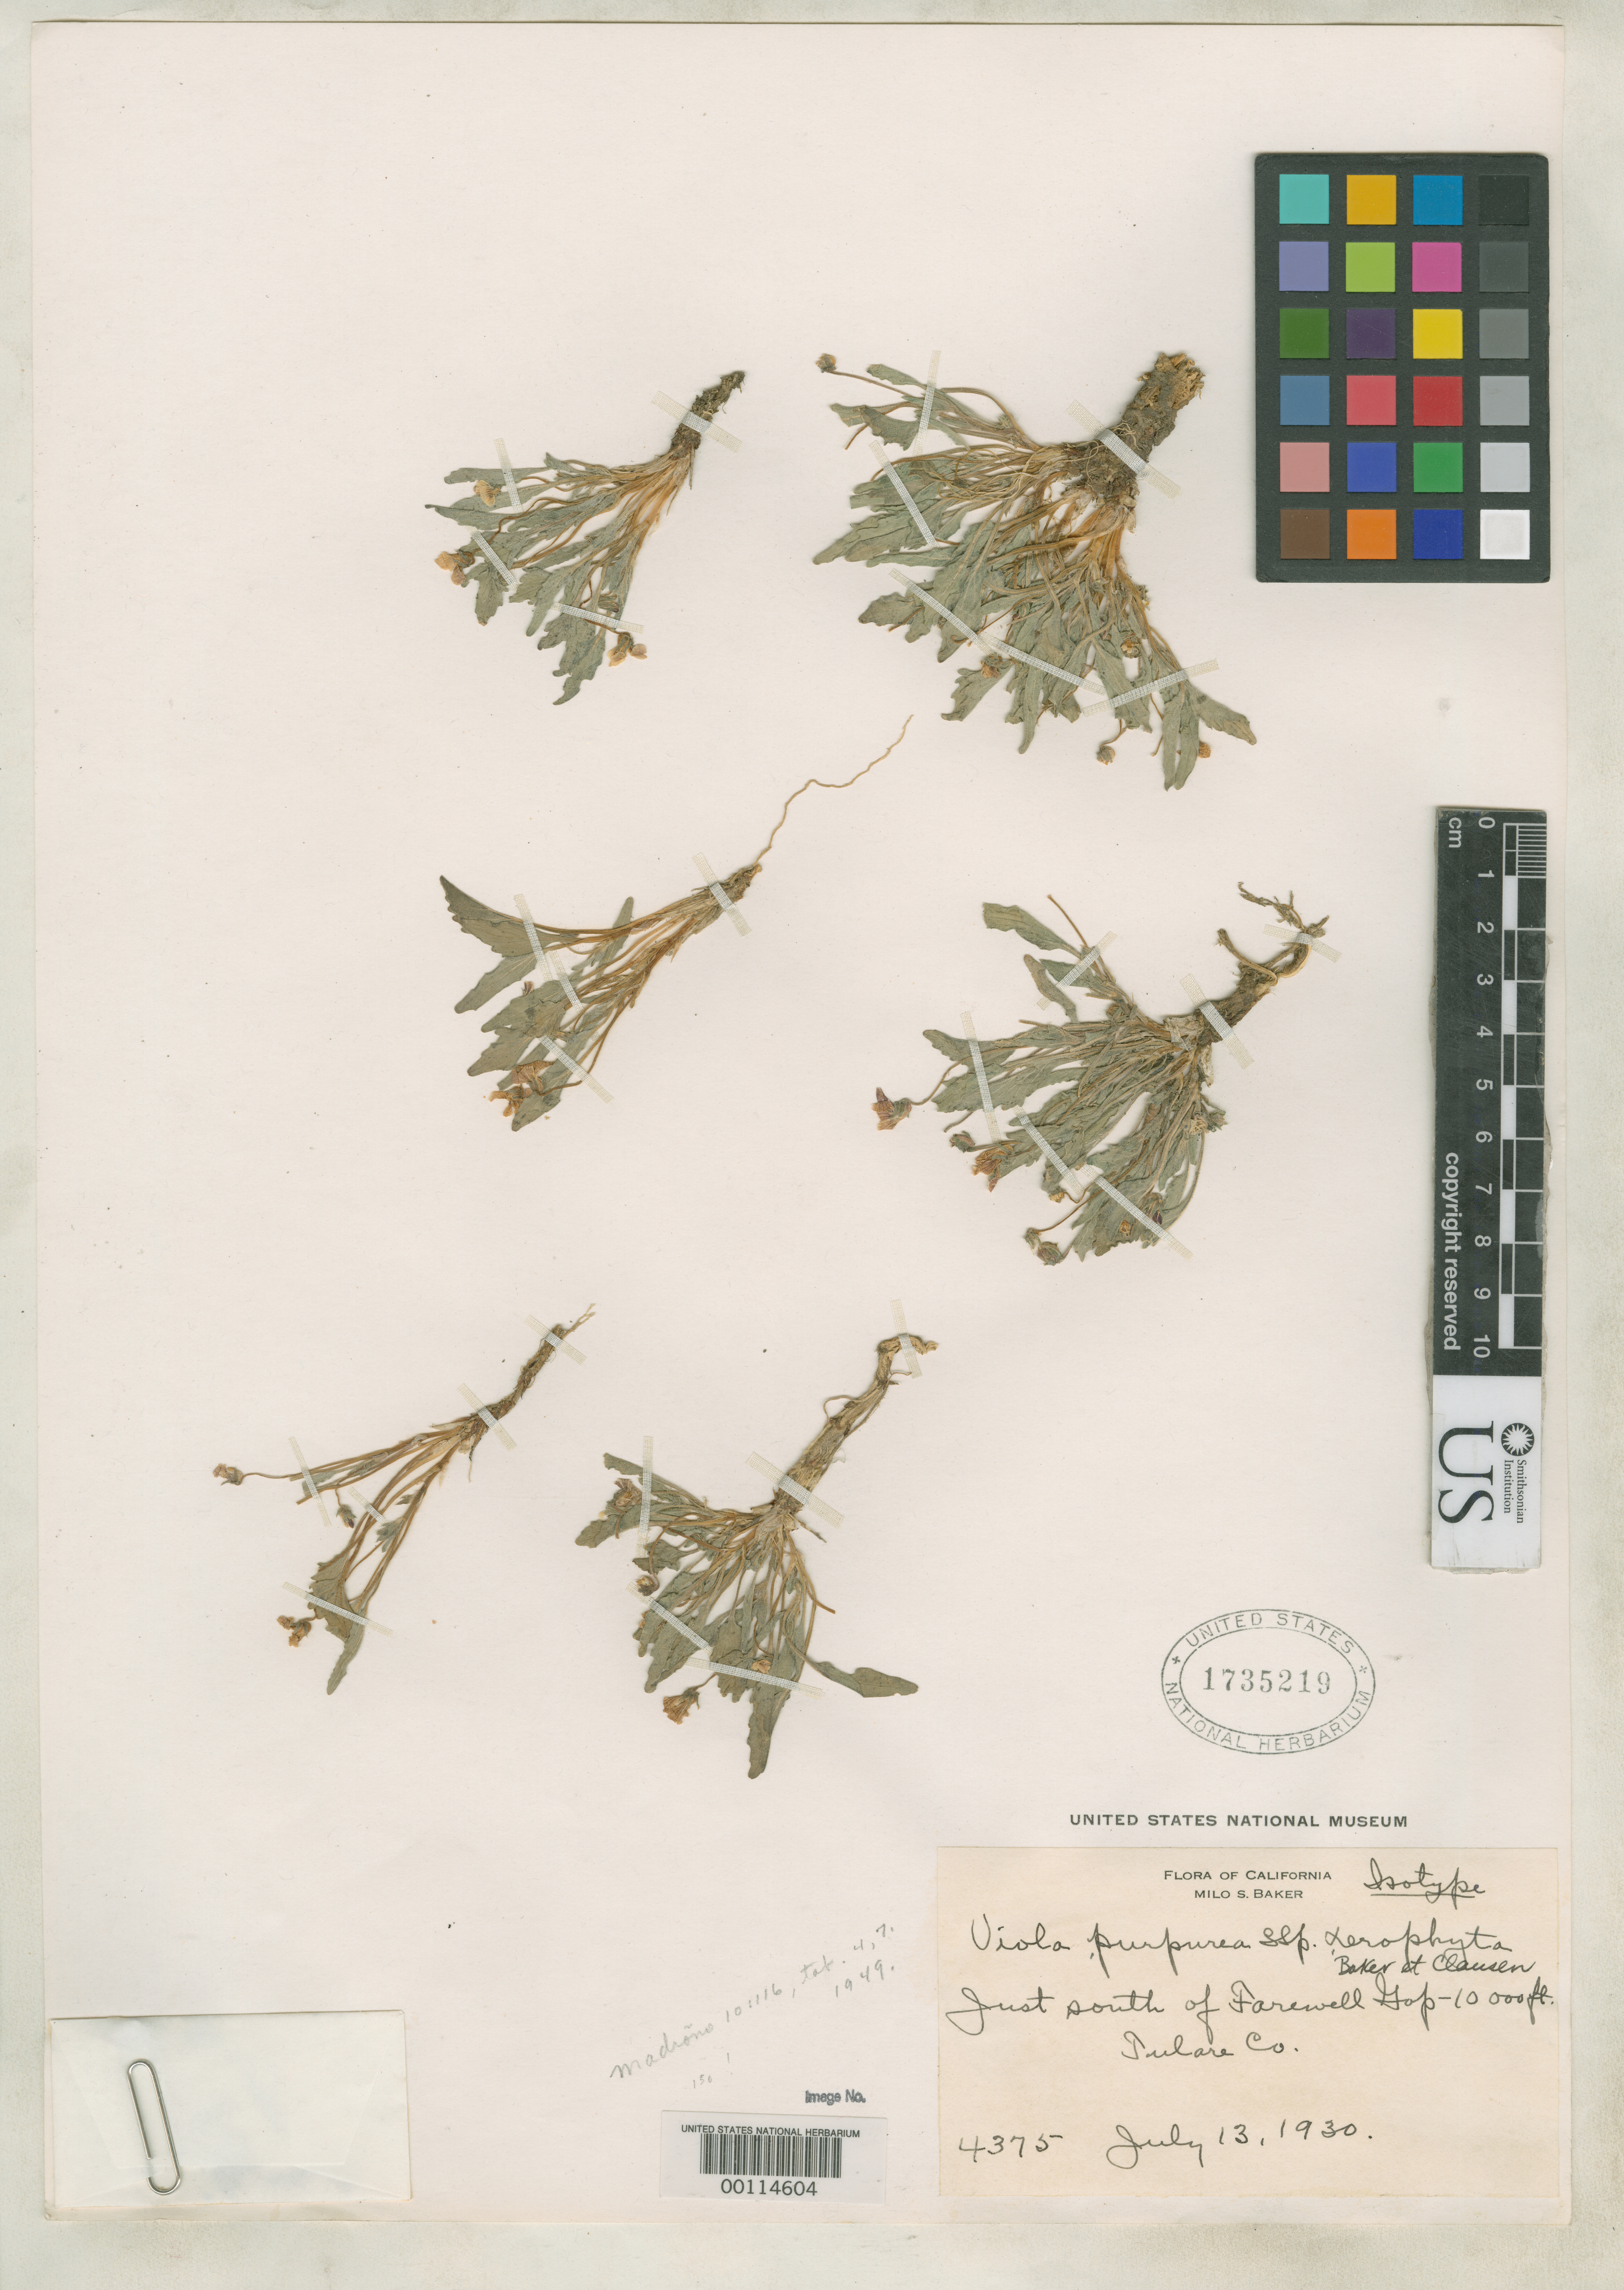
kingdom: Plantae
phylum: Tracheophyta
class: Magnoliopsida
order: Malpighiales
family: Violaceae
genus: Viola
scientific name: Viola purpurea subsp. xerophyta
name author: M.S. Baker & J.C. Clausen in M.S. Baker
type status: Isotype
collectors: M. S. Baker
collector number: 4375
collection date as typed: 08 Jul 1930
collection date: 1930-07-08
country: United States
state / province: California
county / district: Tulare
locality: Farewell Gap ; alt. 10000 Ft.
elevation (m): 3048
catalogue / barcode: US 1735219